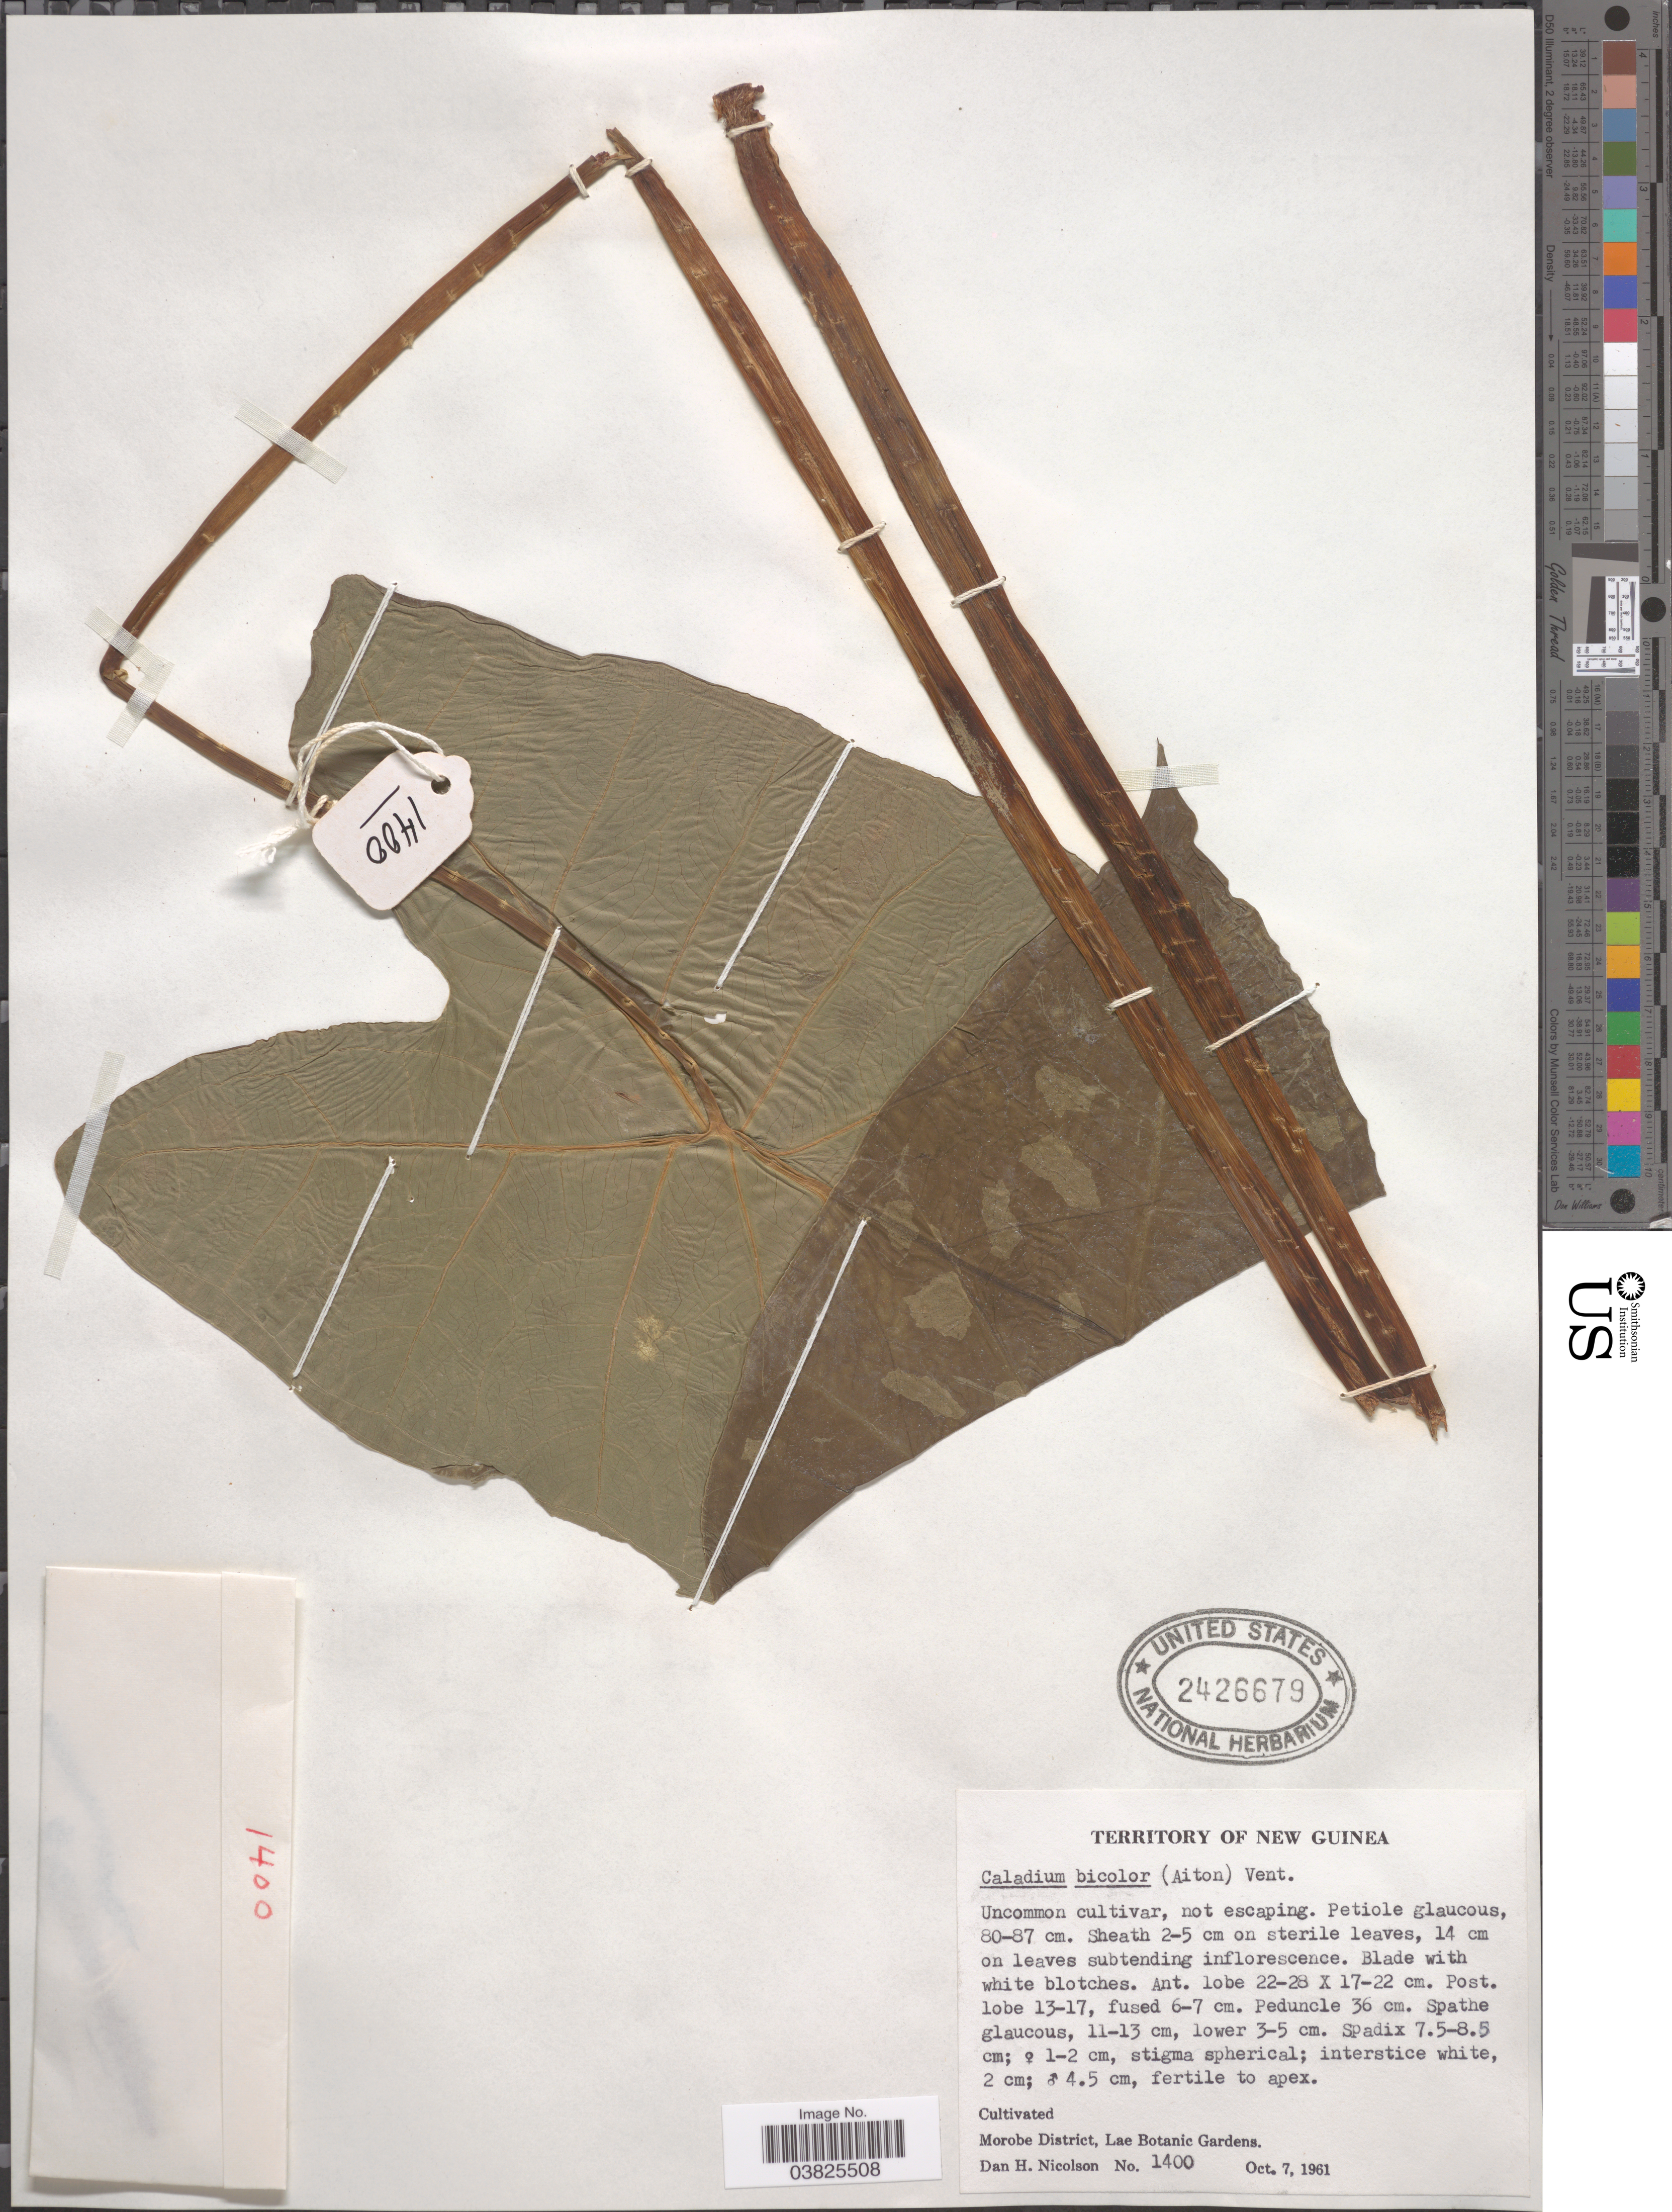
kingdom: Plantae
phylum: Tracheophyta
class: Liliopsida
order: Alismatales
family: Araceae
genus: Caladium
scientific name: Caladium bicolor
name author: (Aiton) Vent.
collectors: D. H. Nicolson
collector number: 1400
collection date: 1961-10-07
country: Papua New Guinea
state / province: Morobe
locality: Territory of New Guinea. Morobe District, Lae Botanic Gardens.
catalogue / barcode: US 2426679